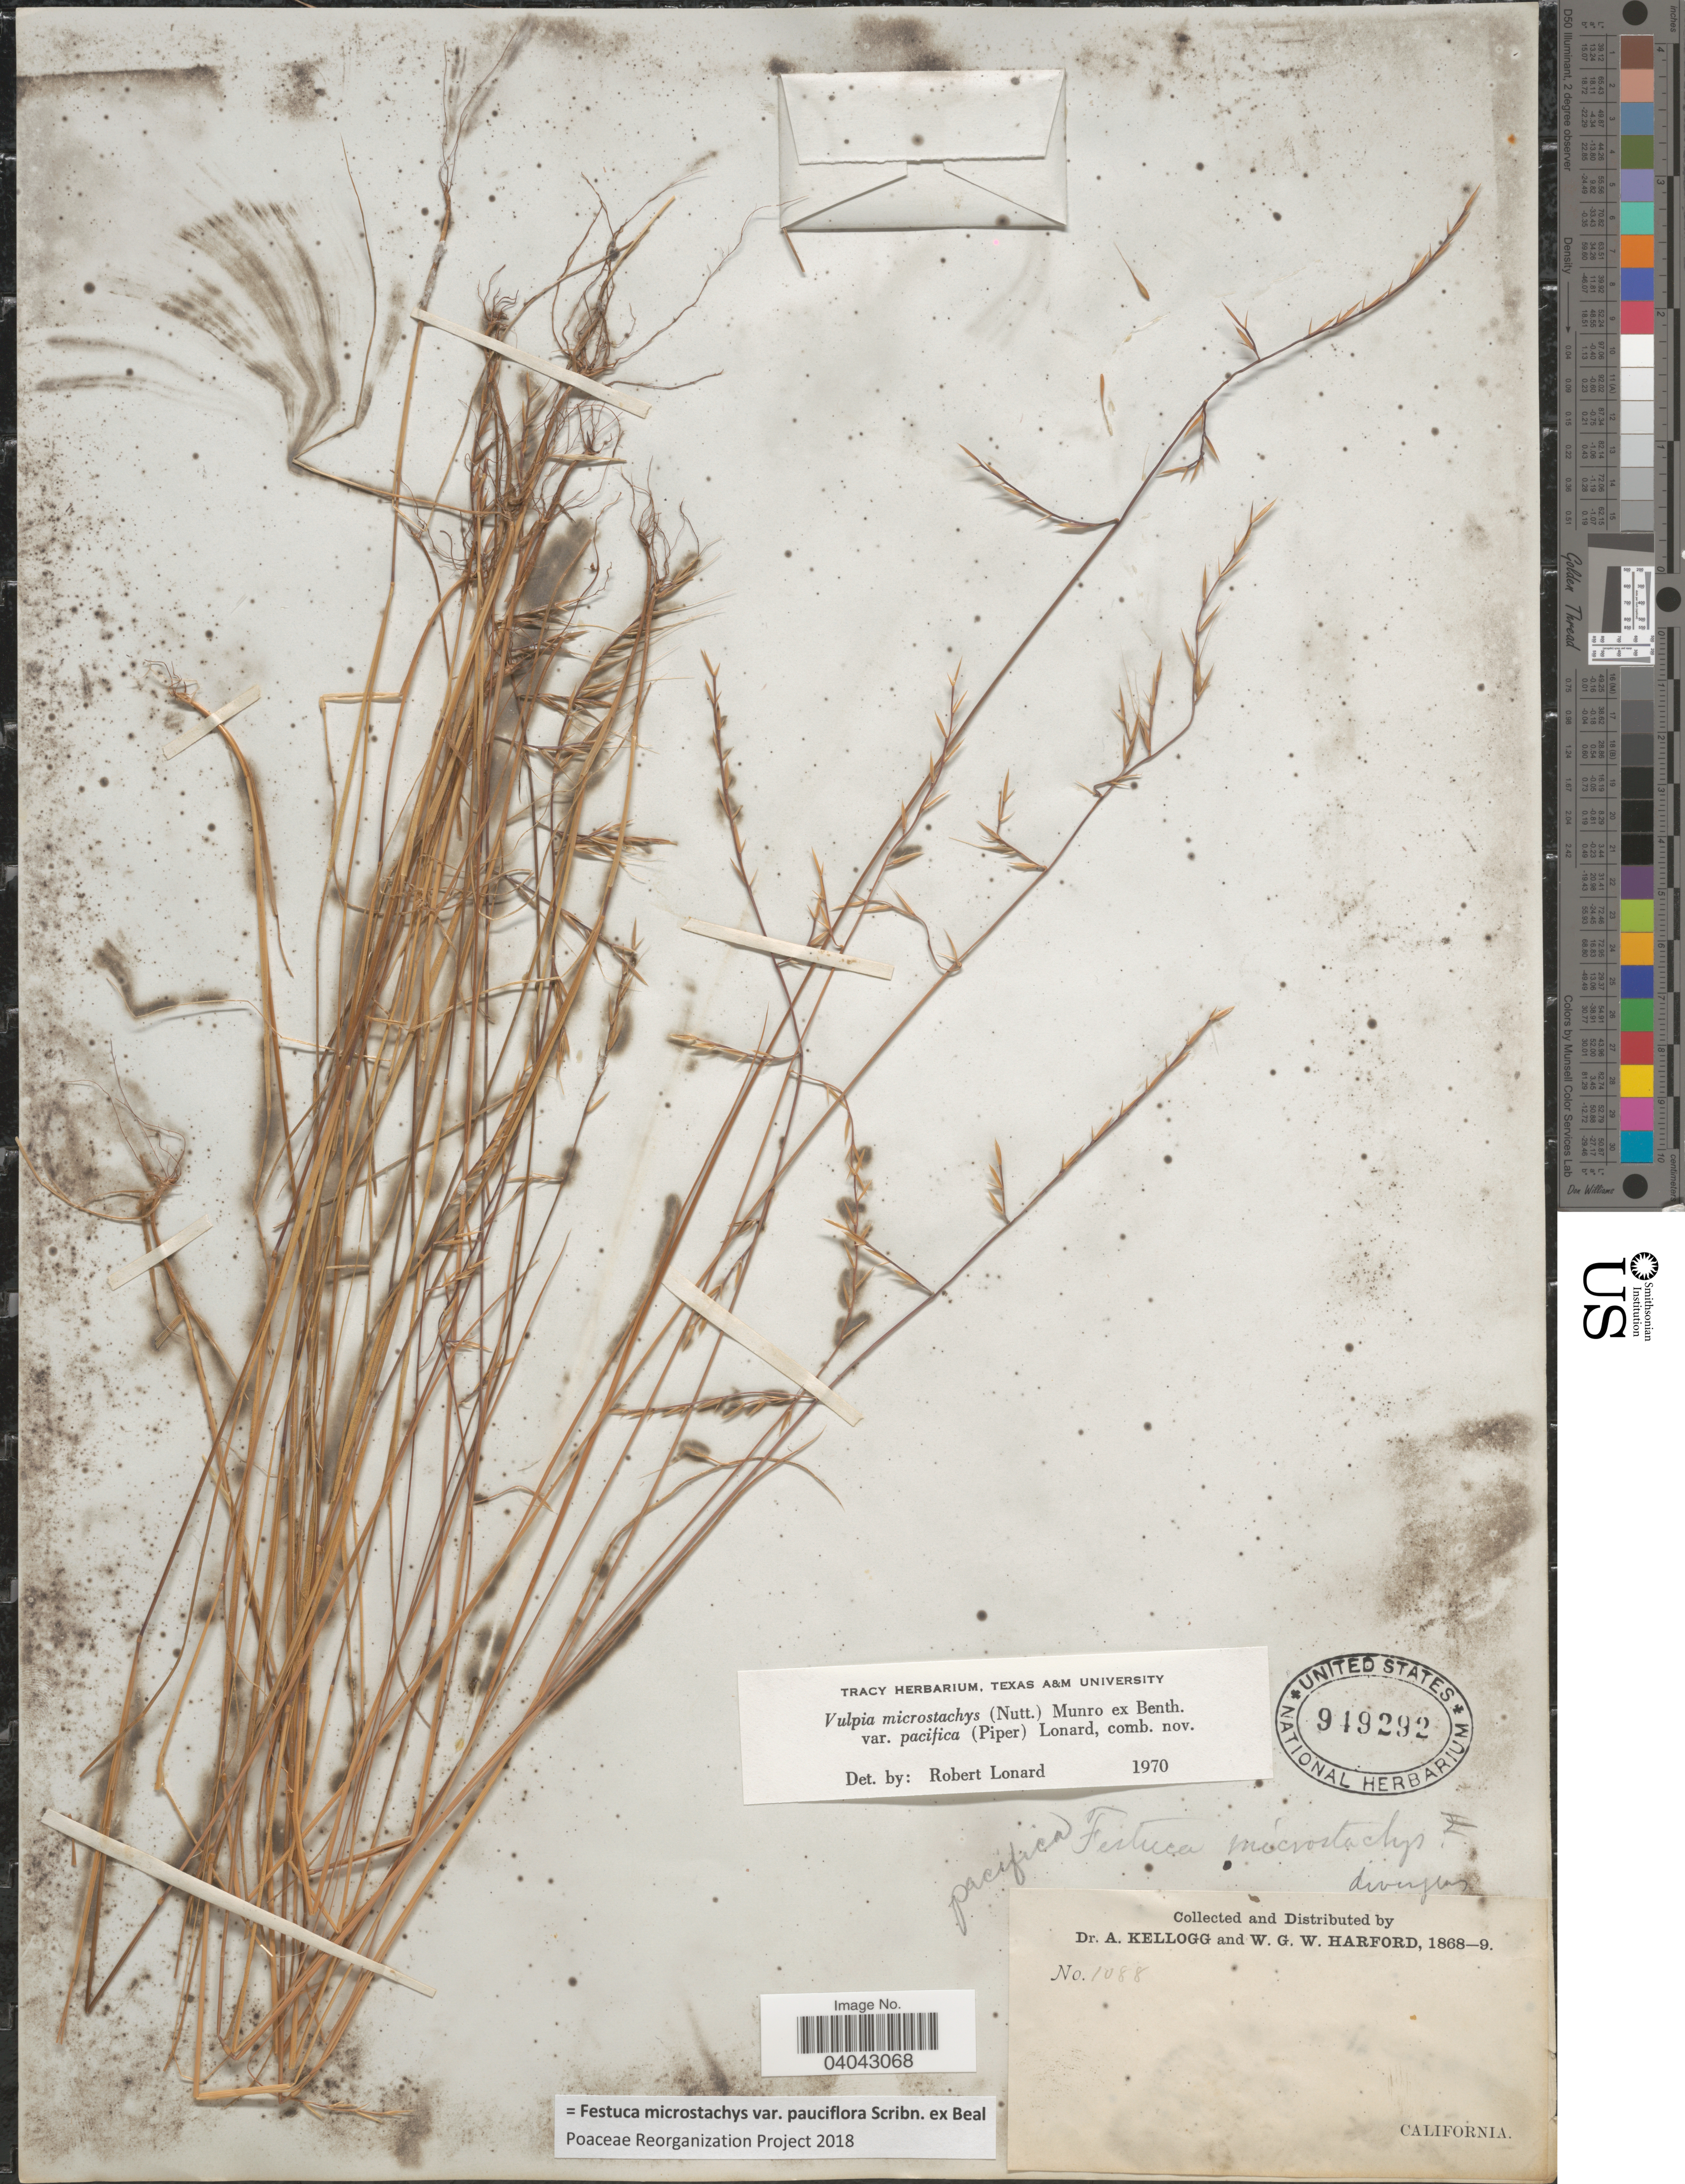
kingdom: Plantae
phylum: Tracheophyta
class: Liliopsida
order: Poales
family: Poaceae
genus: Festuca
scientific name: Festuca microstachys var. pauciflora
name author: Scribn. ex W.J. Beal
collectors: A. Kellogg & W. G. W. Harford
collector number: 1088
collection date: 1868/1869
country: United States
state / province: California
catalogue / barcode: US 949292